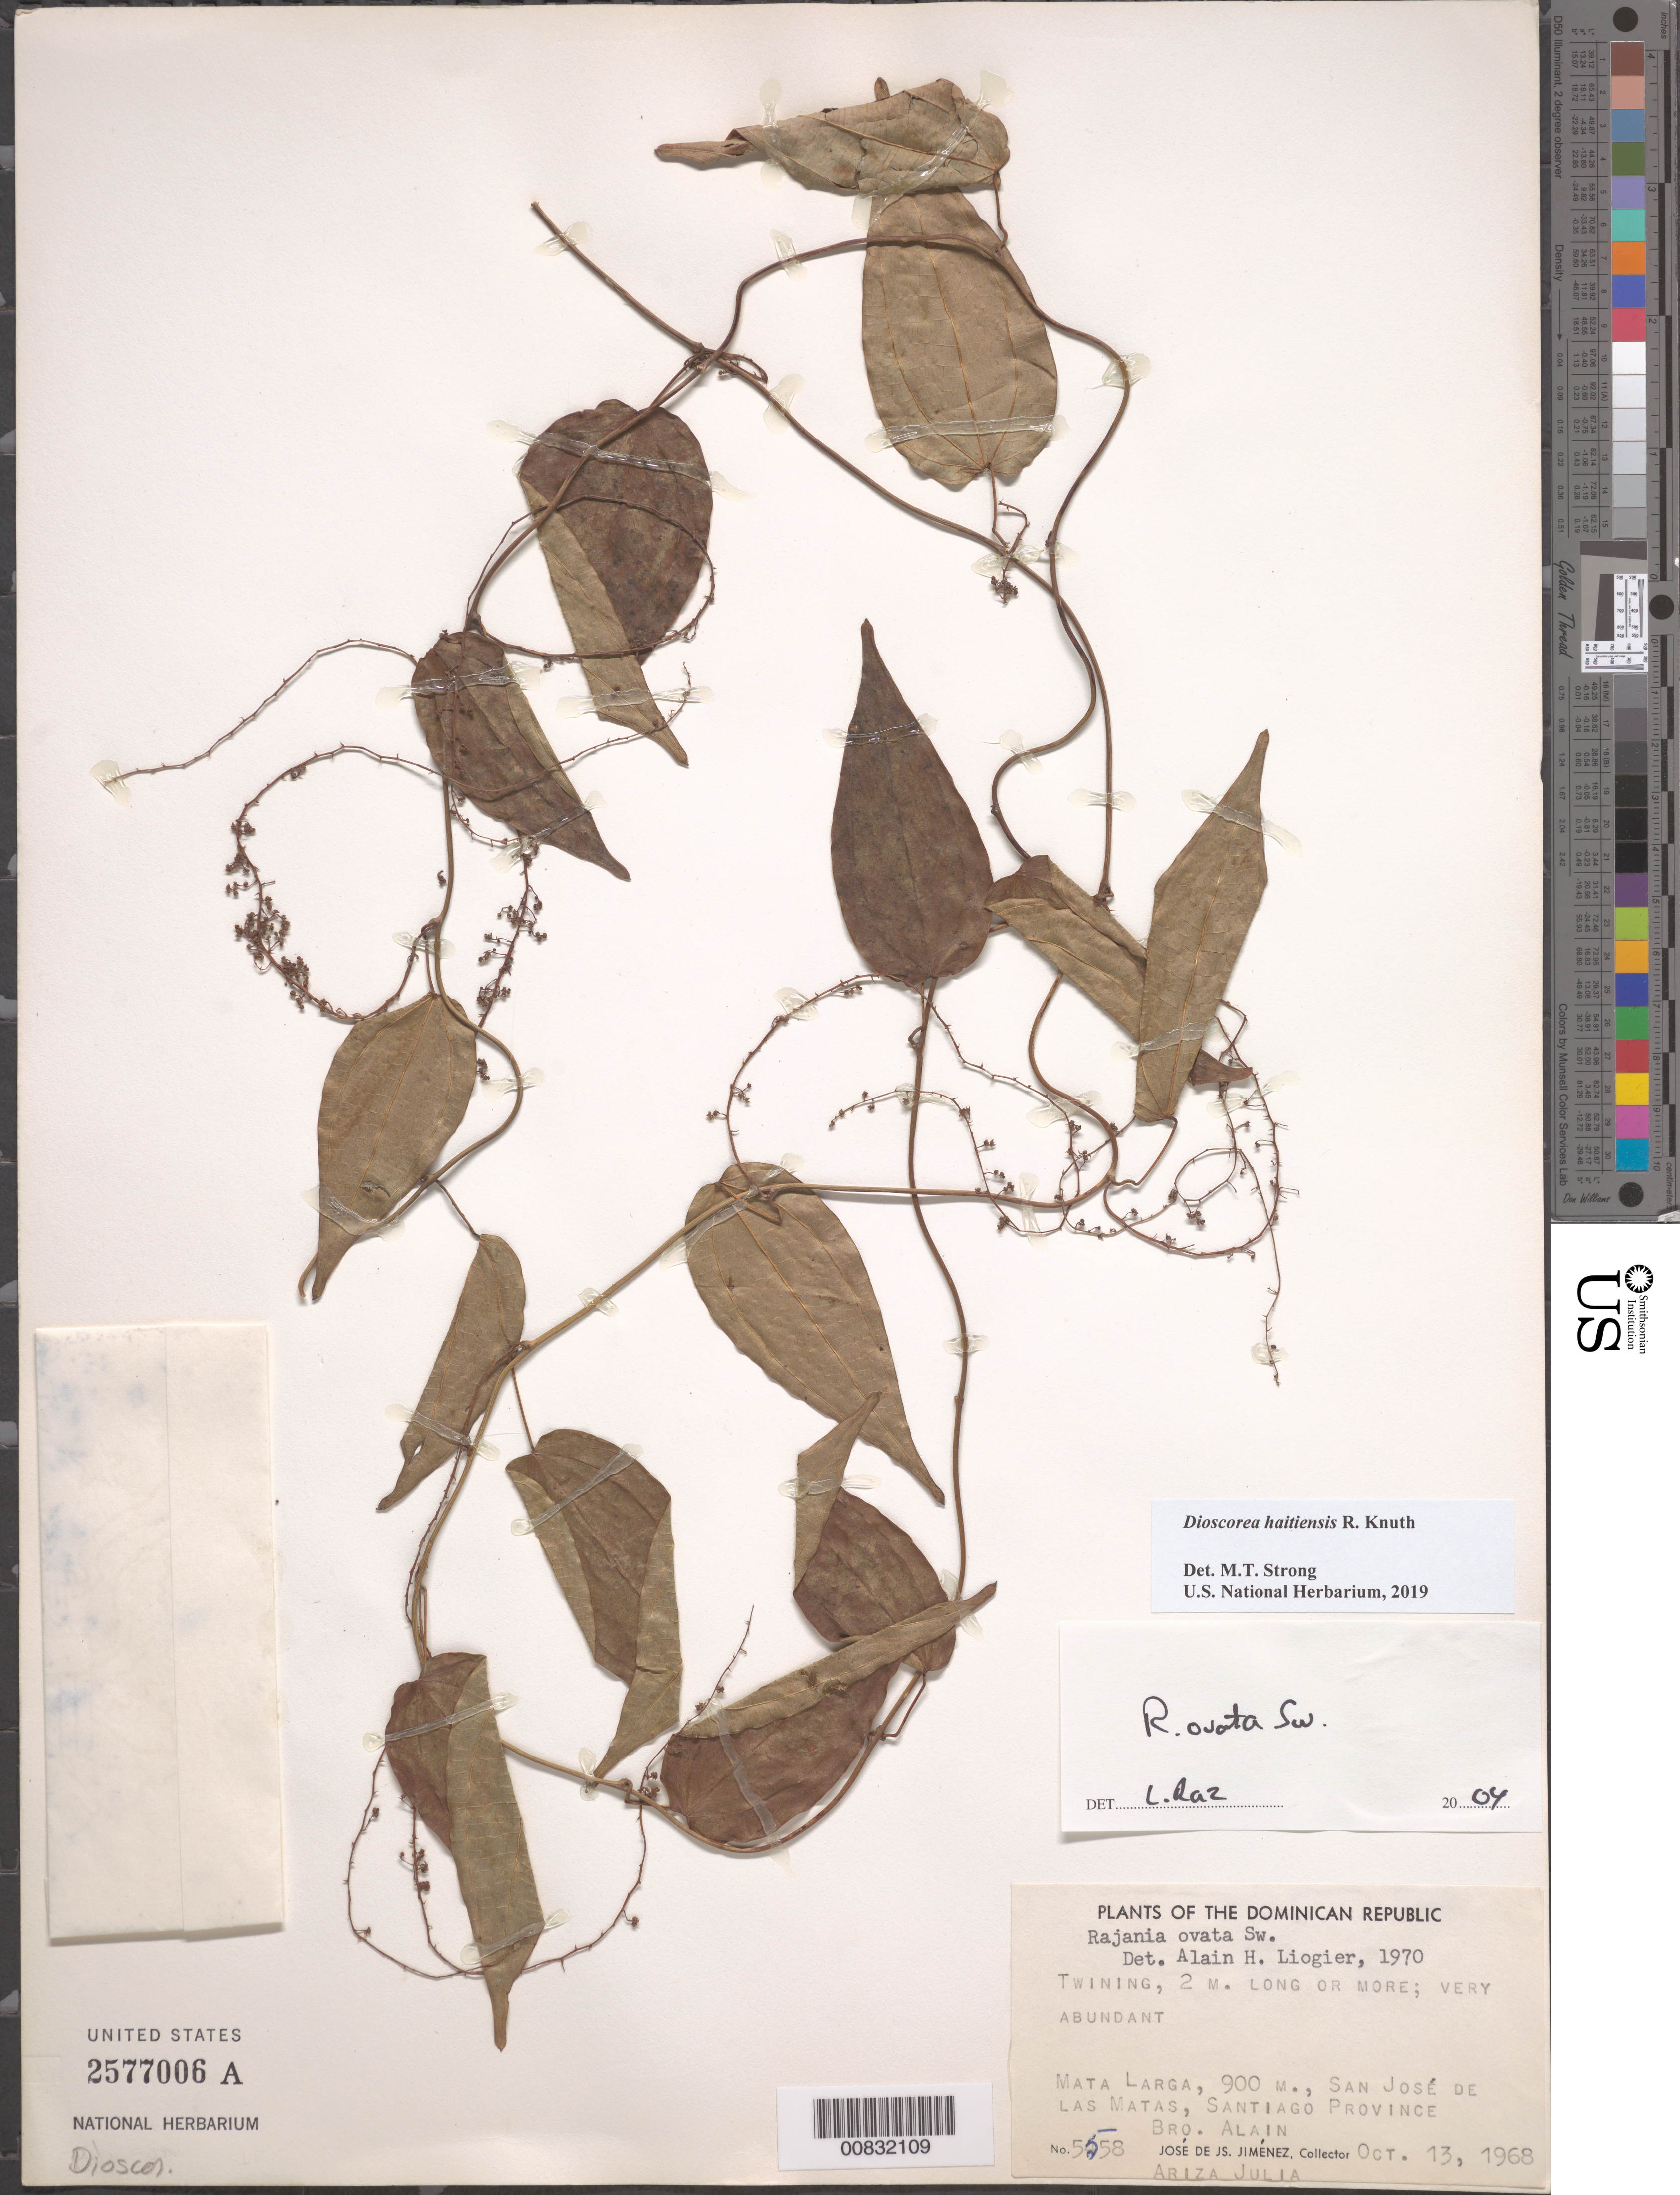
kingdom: Plantae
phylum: Tracheophyta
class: Liliopsida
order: Dioscoreales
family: Dioscoreaceae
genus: Dioscorea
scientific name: Dioscorea haitiensis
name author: R. Knuth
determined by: Strong, M. T., (US), Smithsonian Institution - National Museum of Natural History (UNITED STATES)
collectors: J. J. Jiménez, A. H. Liogier & L. Ariza-Julia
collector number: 5558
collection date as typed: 13 Oct 1968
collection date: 1968-10-13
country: Dominican Republic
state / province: Santiago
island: Hispaniola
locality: San José de las Matas.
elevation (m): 900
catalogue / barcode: US 2577006A